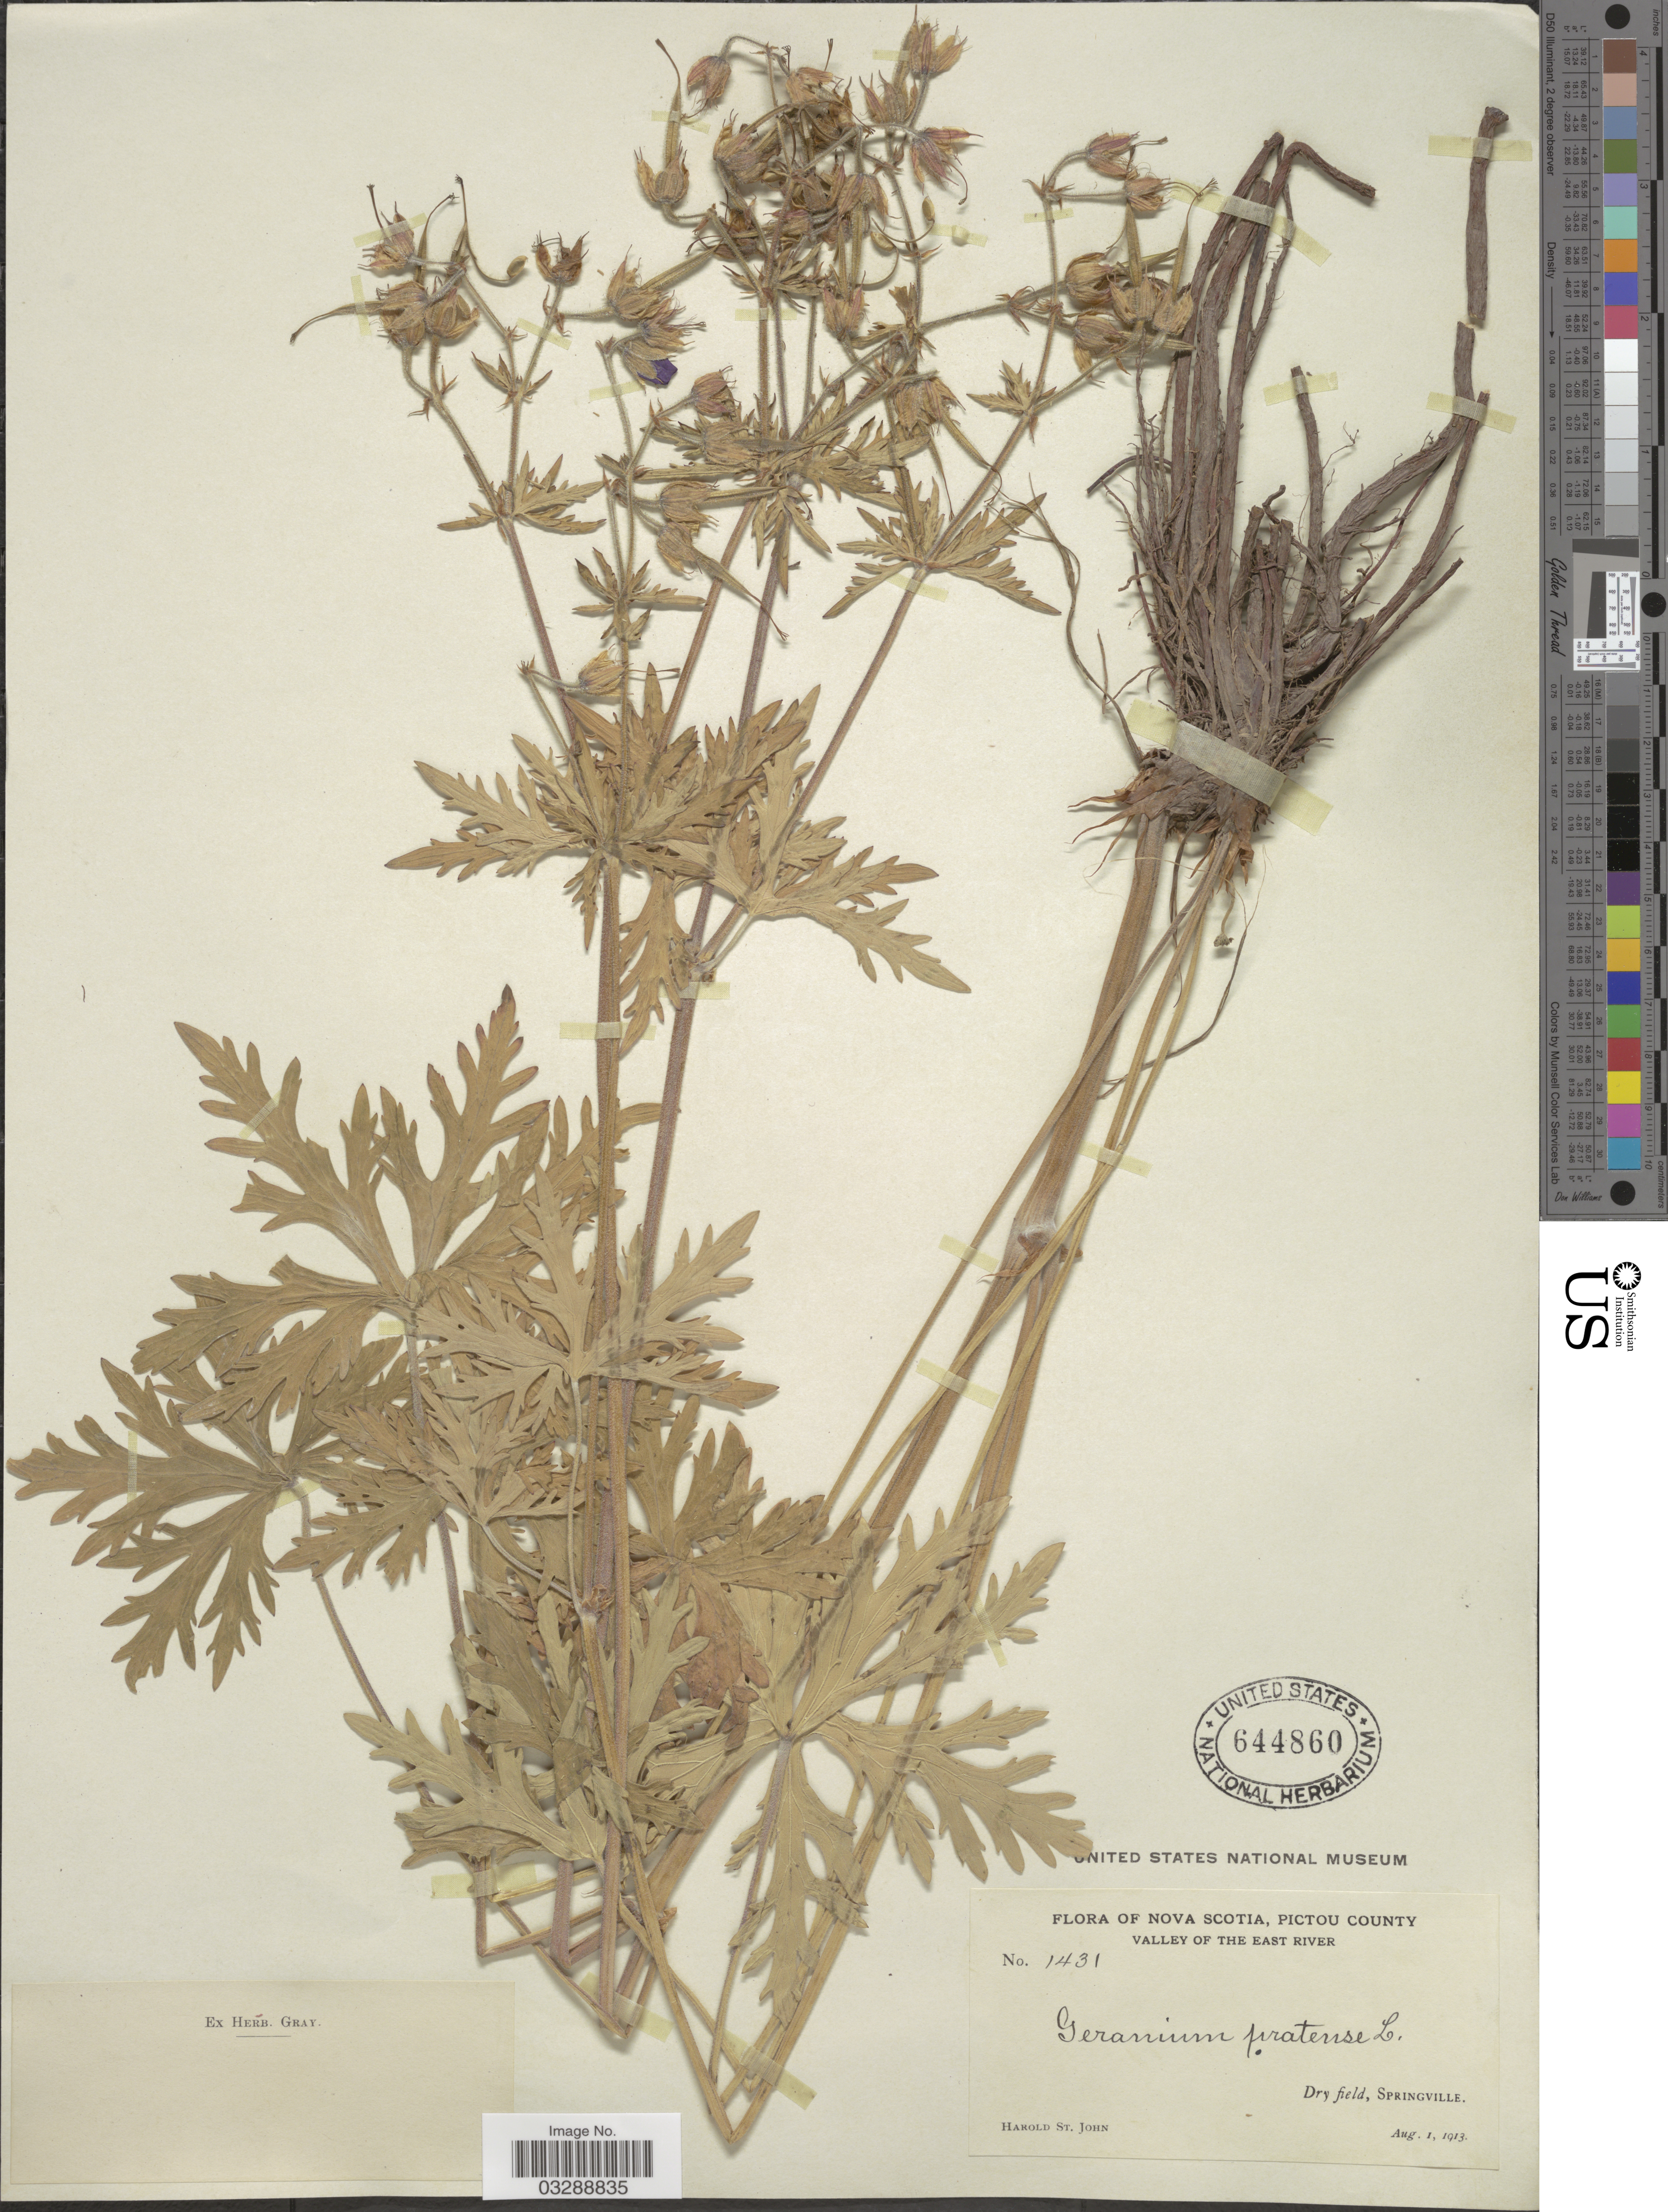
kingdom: Plantae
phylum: Tracheophyta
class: Magnoliopsida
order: Geraniales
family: Geraniaceae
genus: Geranium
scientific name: Geranium pratense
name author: L.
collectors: H. St. John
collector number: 1431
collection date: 1913-08-01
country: Canada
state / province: Nova Scotia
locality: Pictou County. Valley of the East River. Dry field, Springville.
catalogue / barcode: US 644860